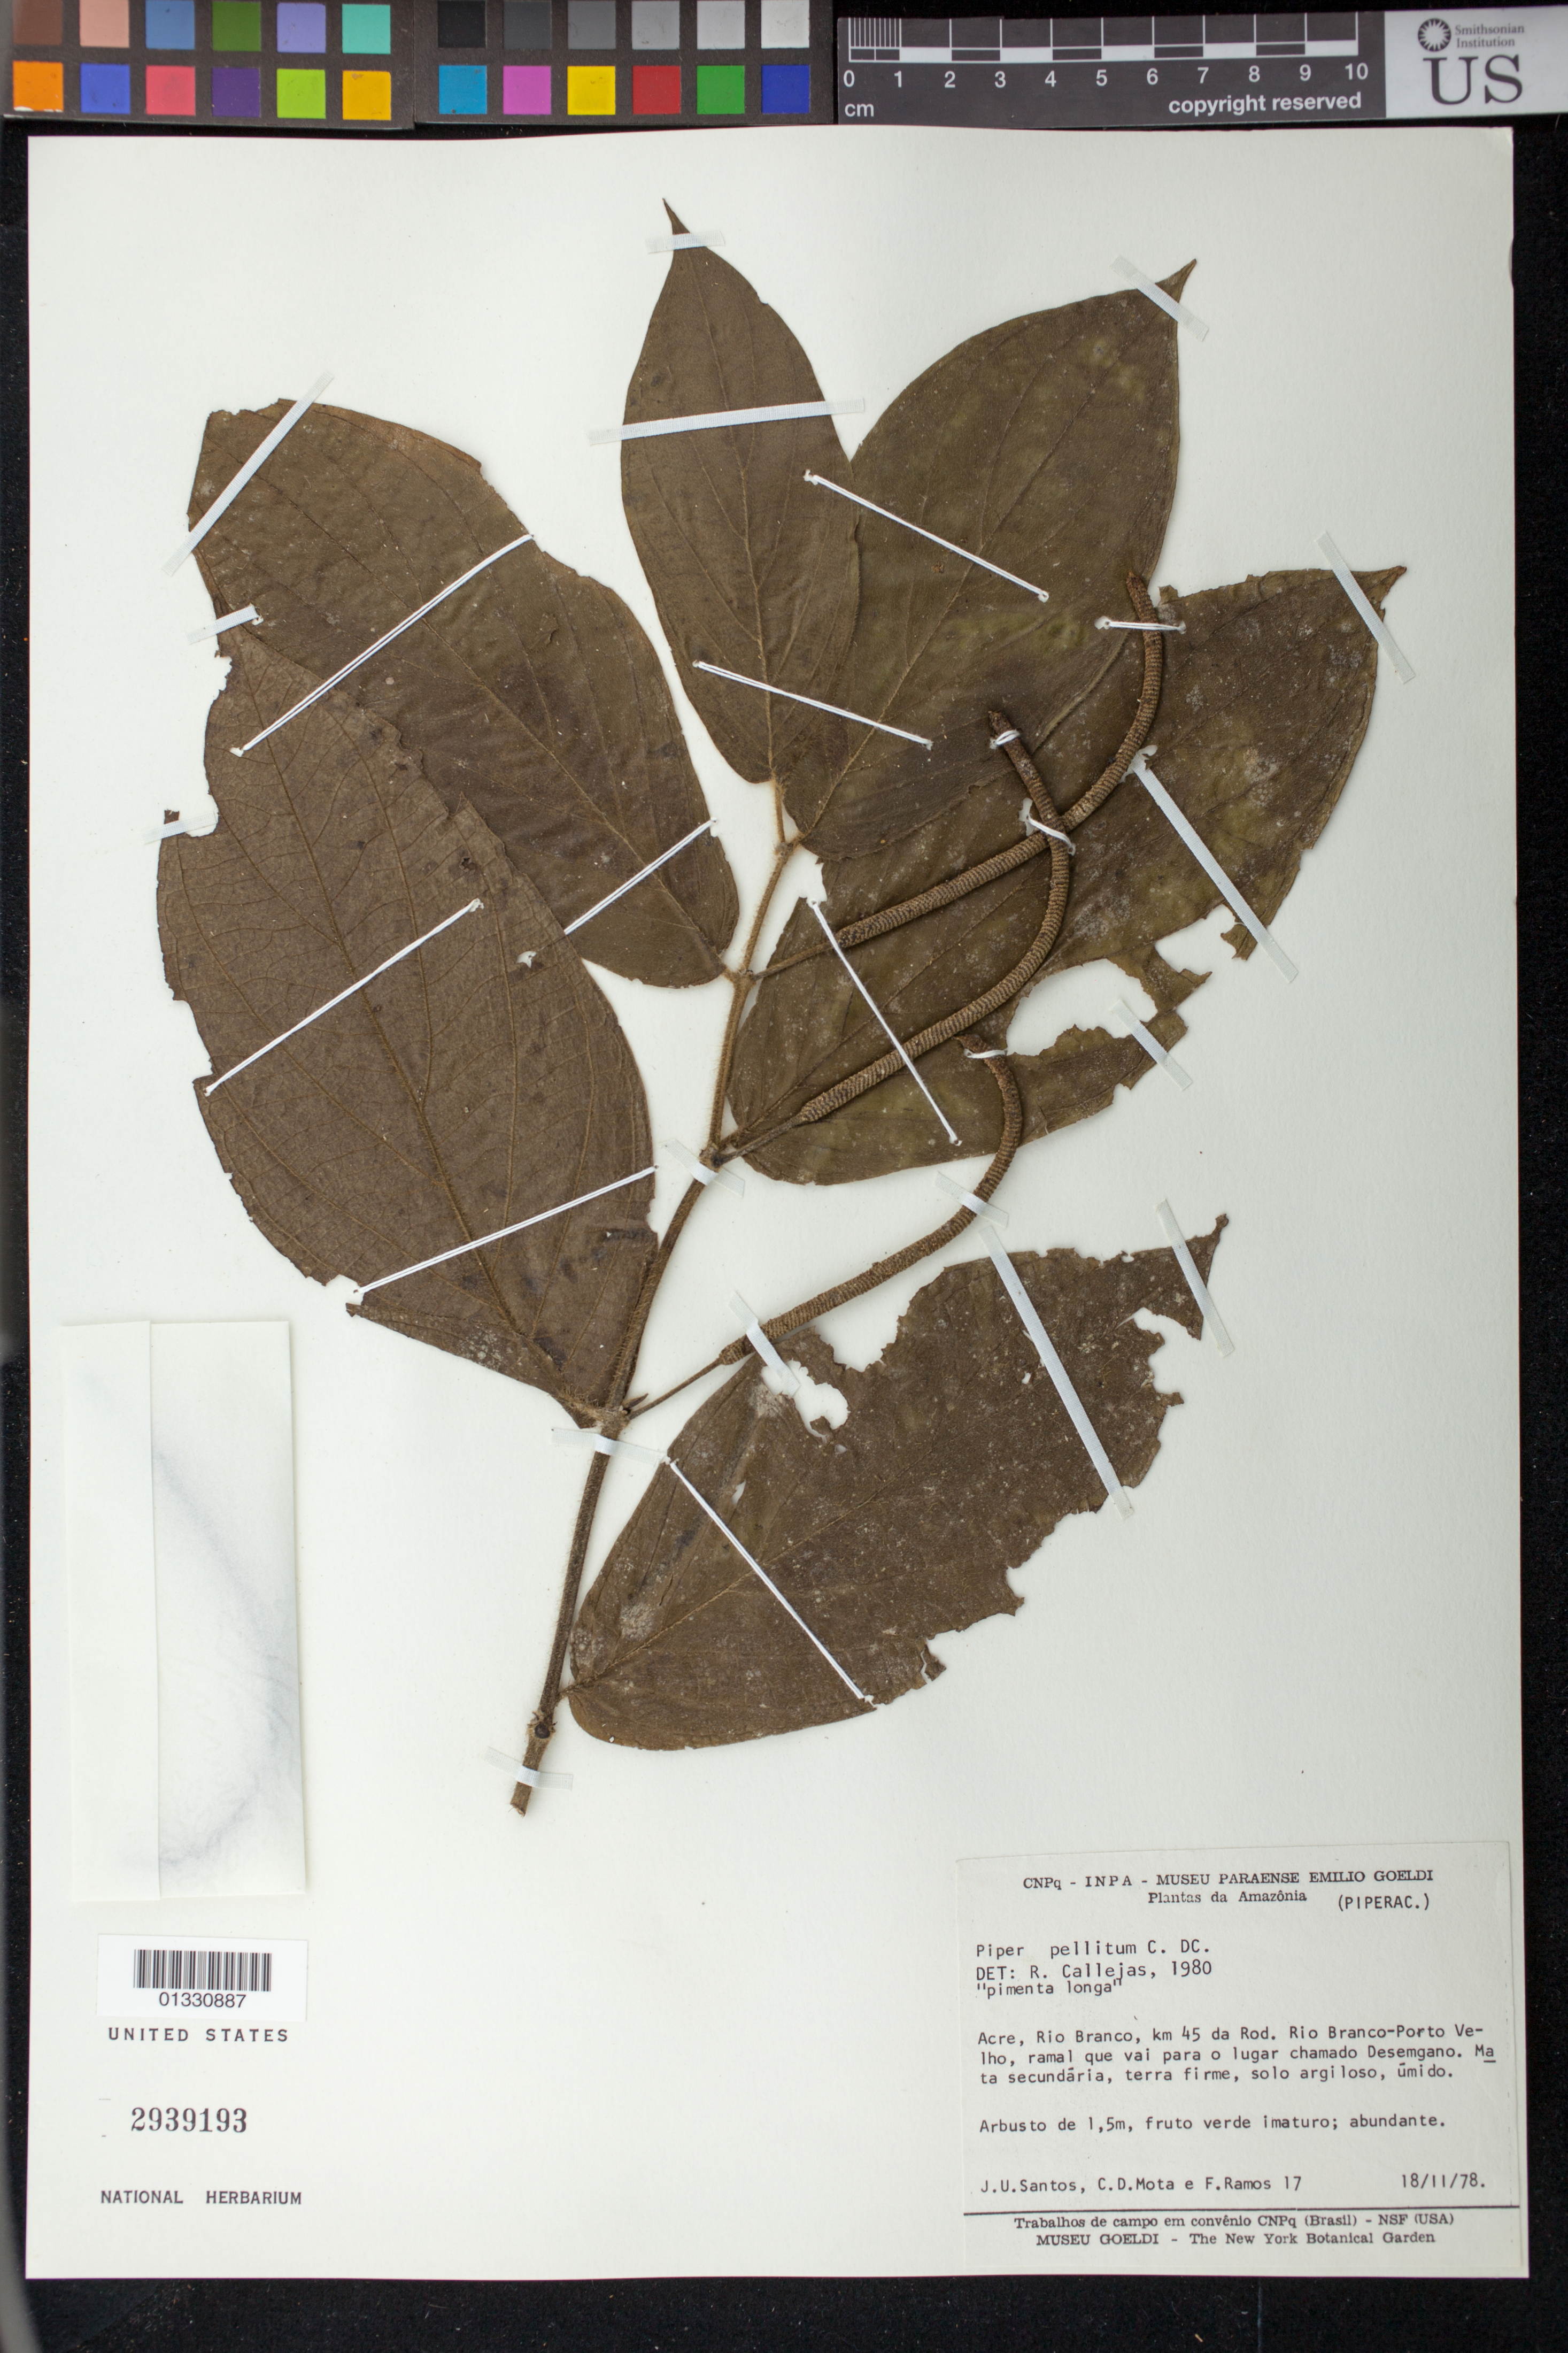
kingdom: Plantae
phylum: Tracheophyta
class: Magnoliopsida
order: Piperales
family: Piperaceae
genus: Piper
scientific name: Piper pellitum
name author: C. DC.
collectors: J. U. Santos, C. D. A. Mota & F. Ramos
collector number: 17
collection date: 1978-11-18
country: Brazil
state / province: Acre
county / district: Rio Branco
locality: km 45 da road. Rio Branco-Porto Velho, ramal que vai para o lugar chamado Desengano.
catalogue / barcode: US 2939193